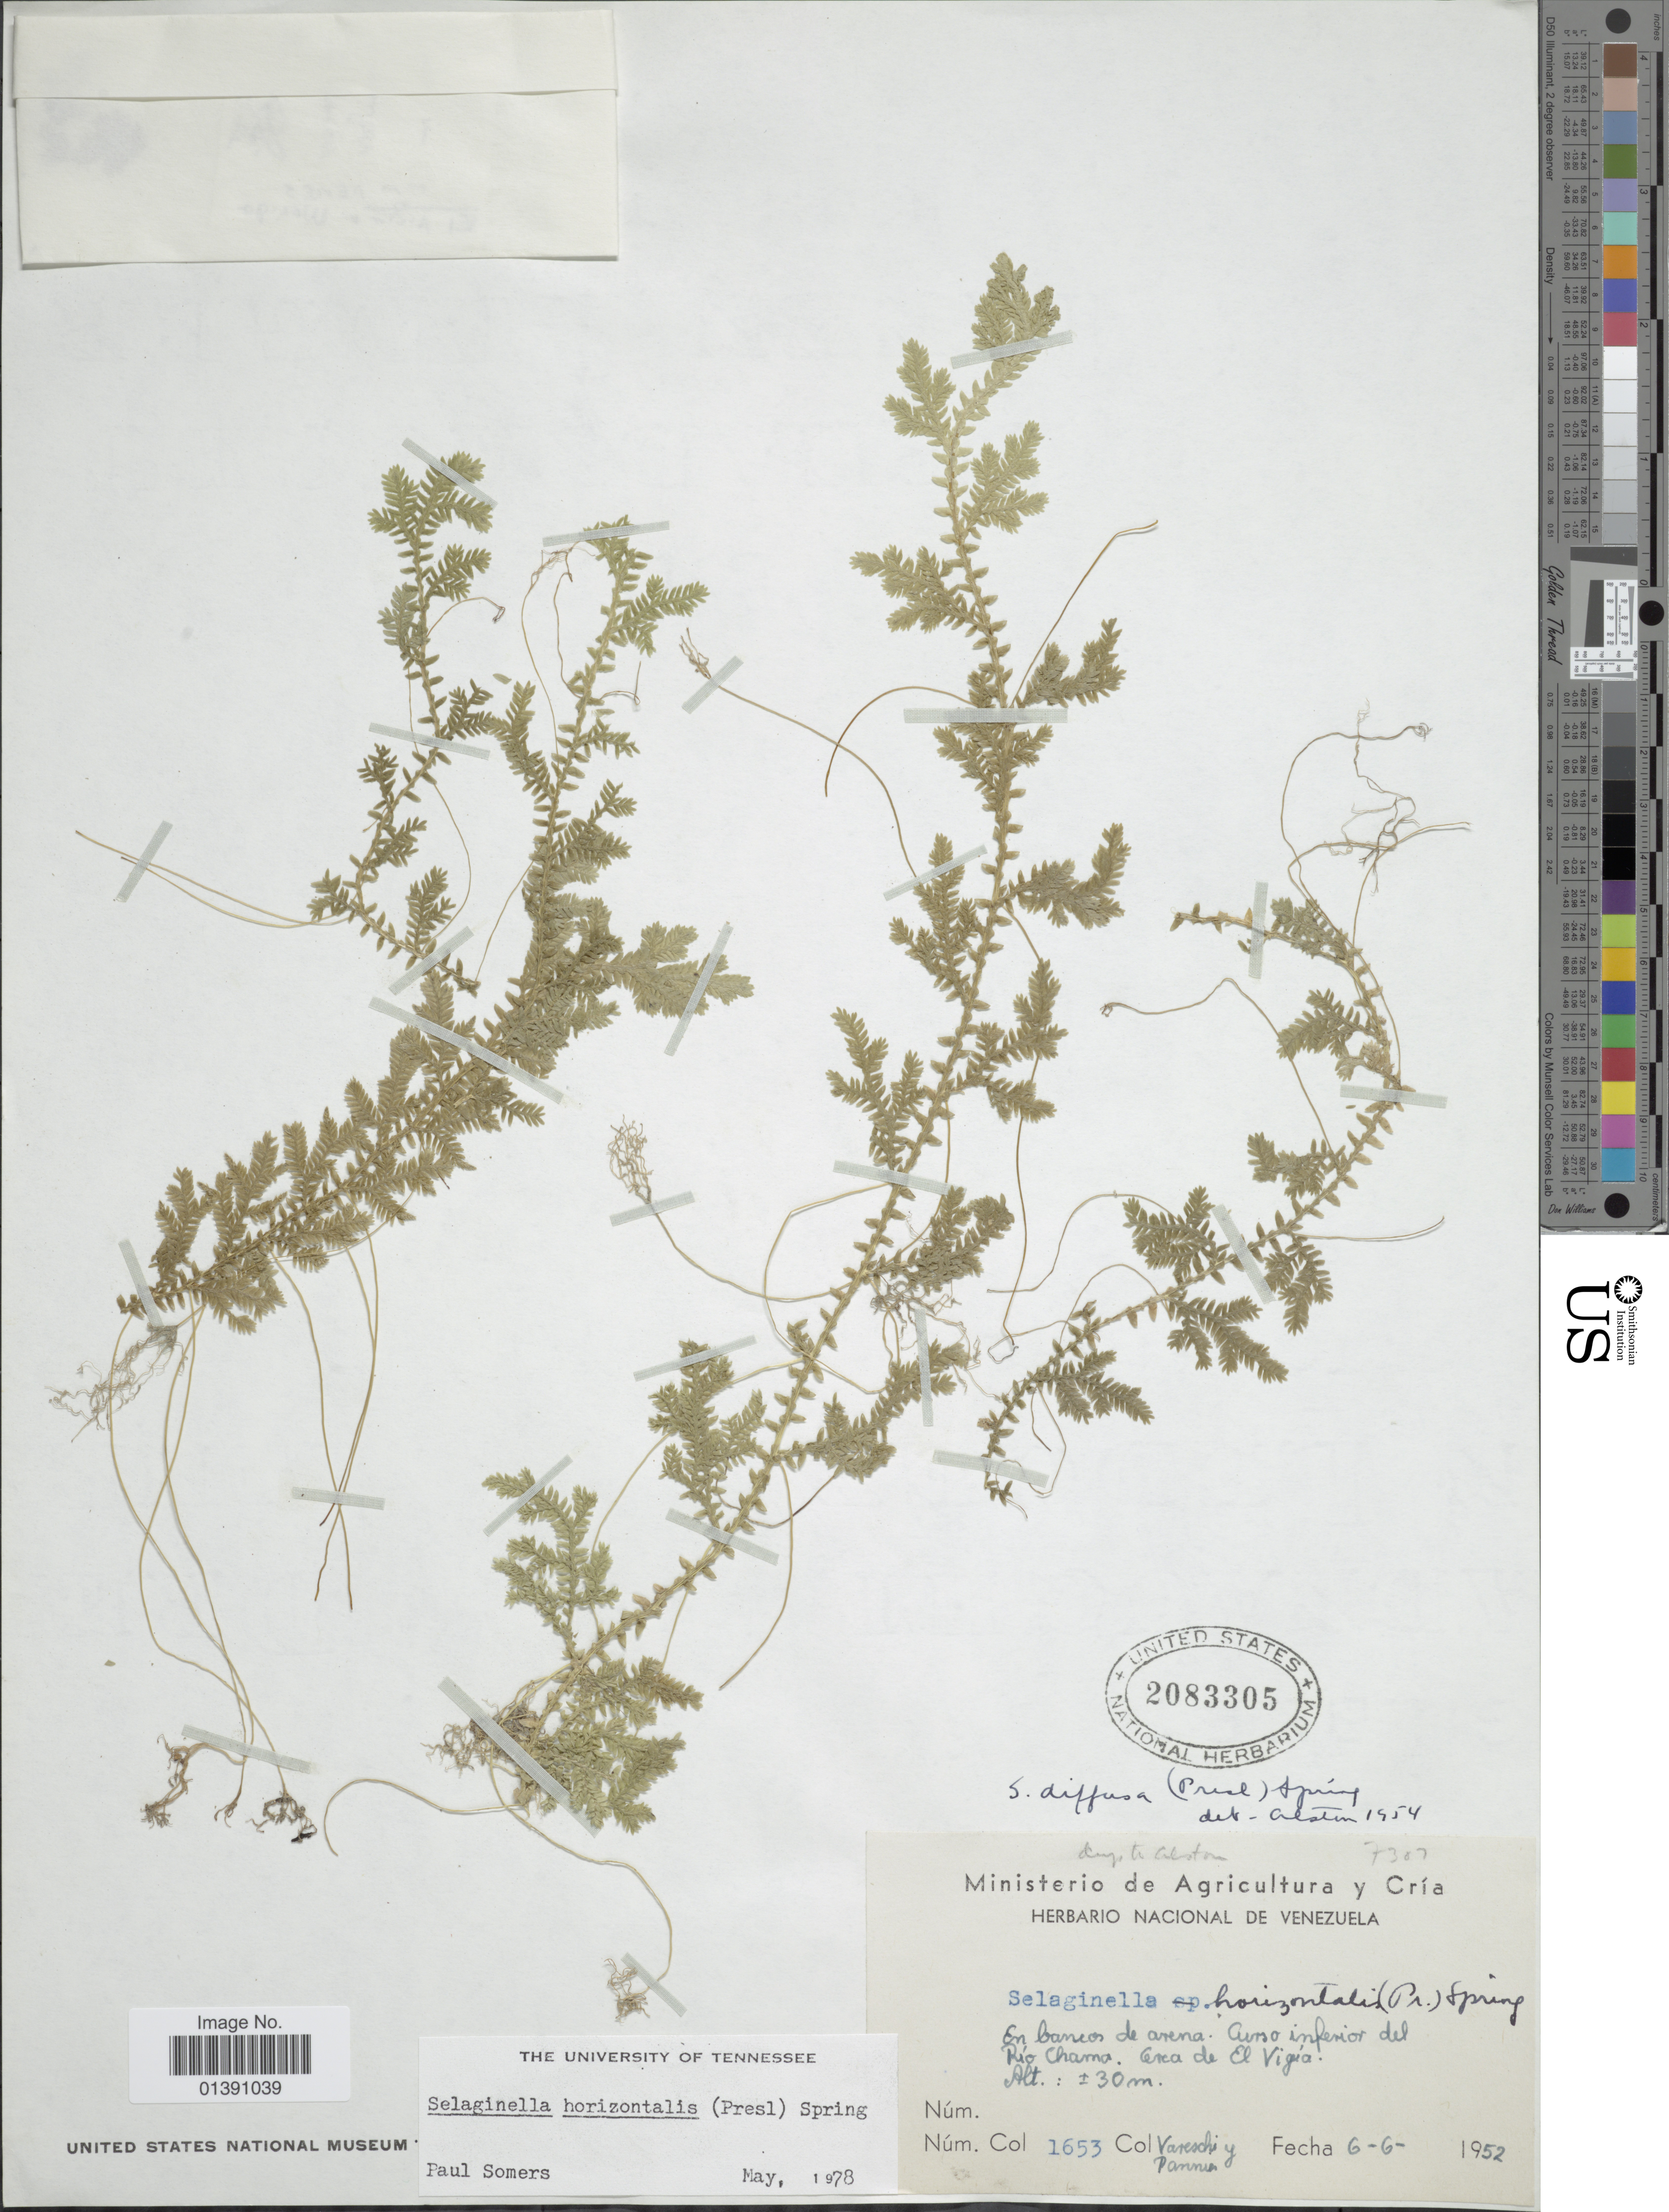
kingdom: Plantae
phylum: Tracheophyta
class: Lycopodiopsida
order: Selaginellales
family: Selaginellaceae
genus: Selaginella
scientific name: Selaginella horizontalis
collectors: -. Vareschi & F. Pannier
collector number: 1653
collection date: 1952-06-06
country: Venezuela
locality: Río Chama. Cerca de El Vigia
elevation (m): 30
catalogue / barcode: US 2083305